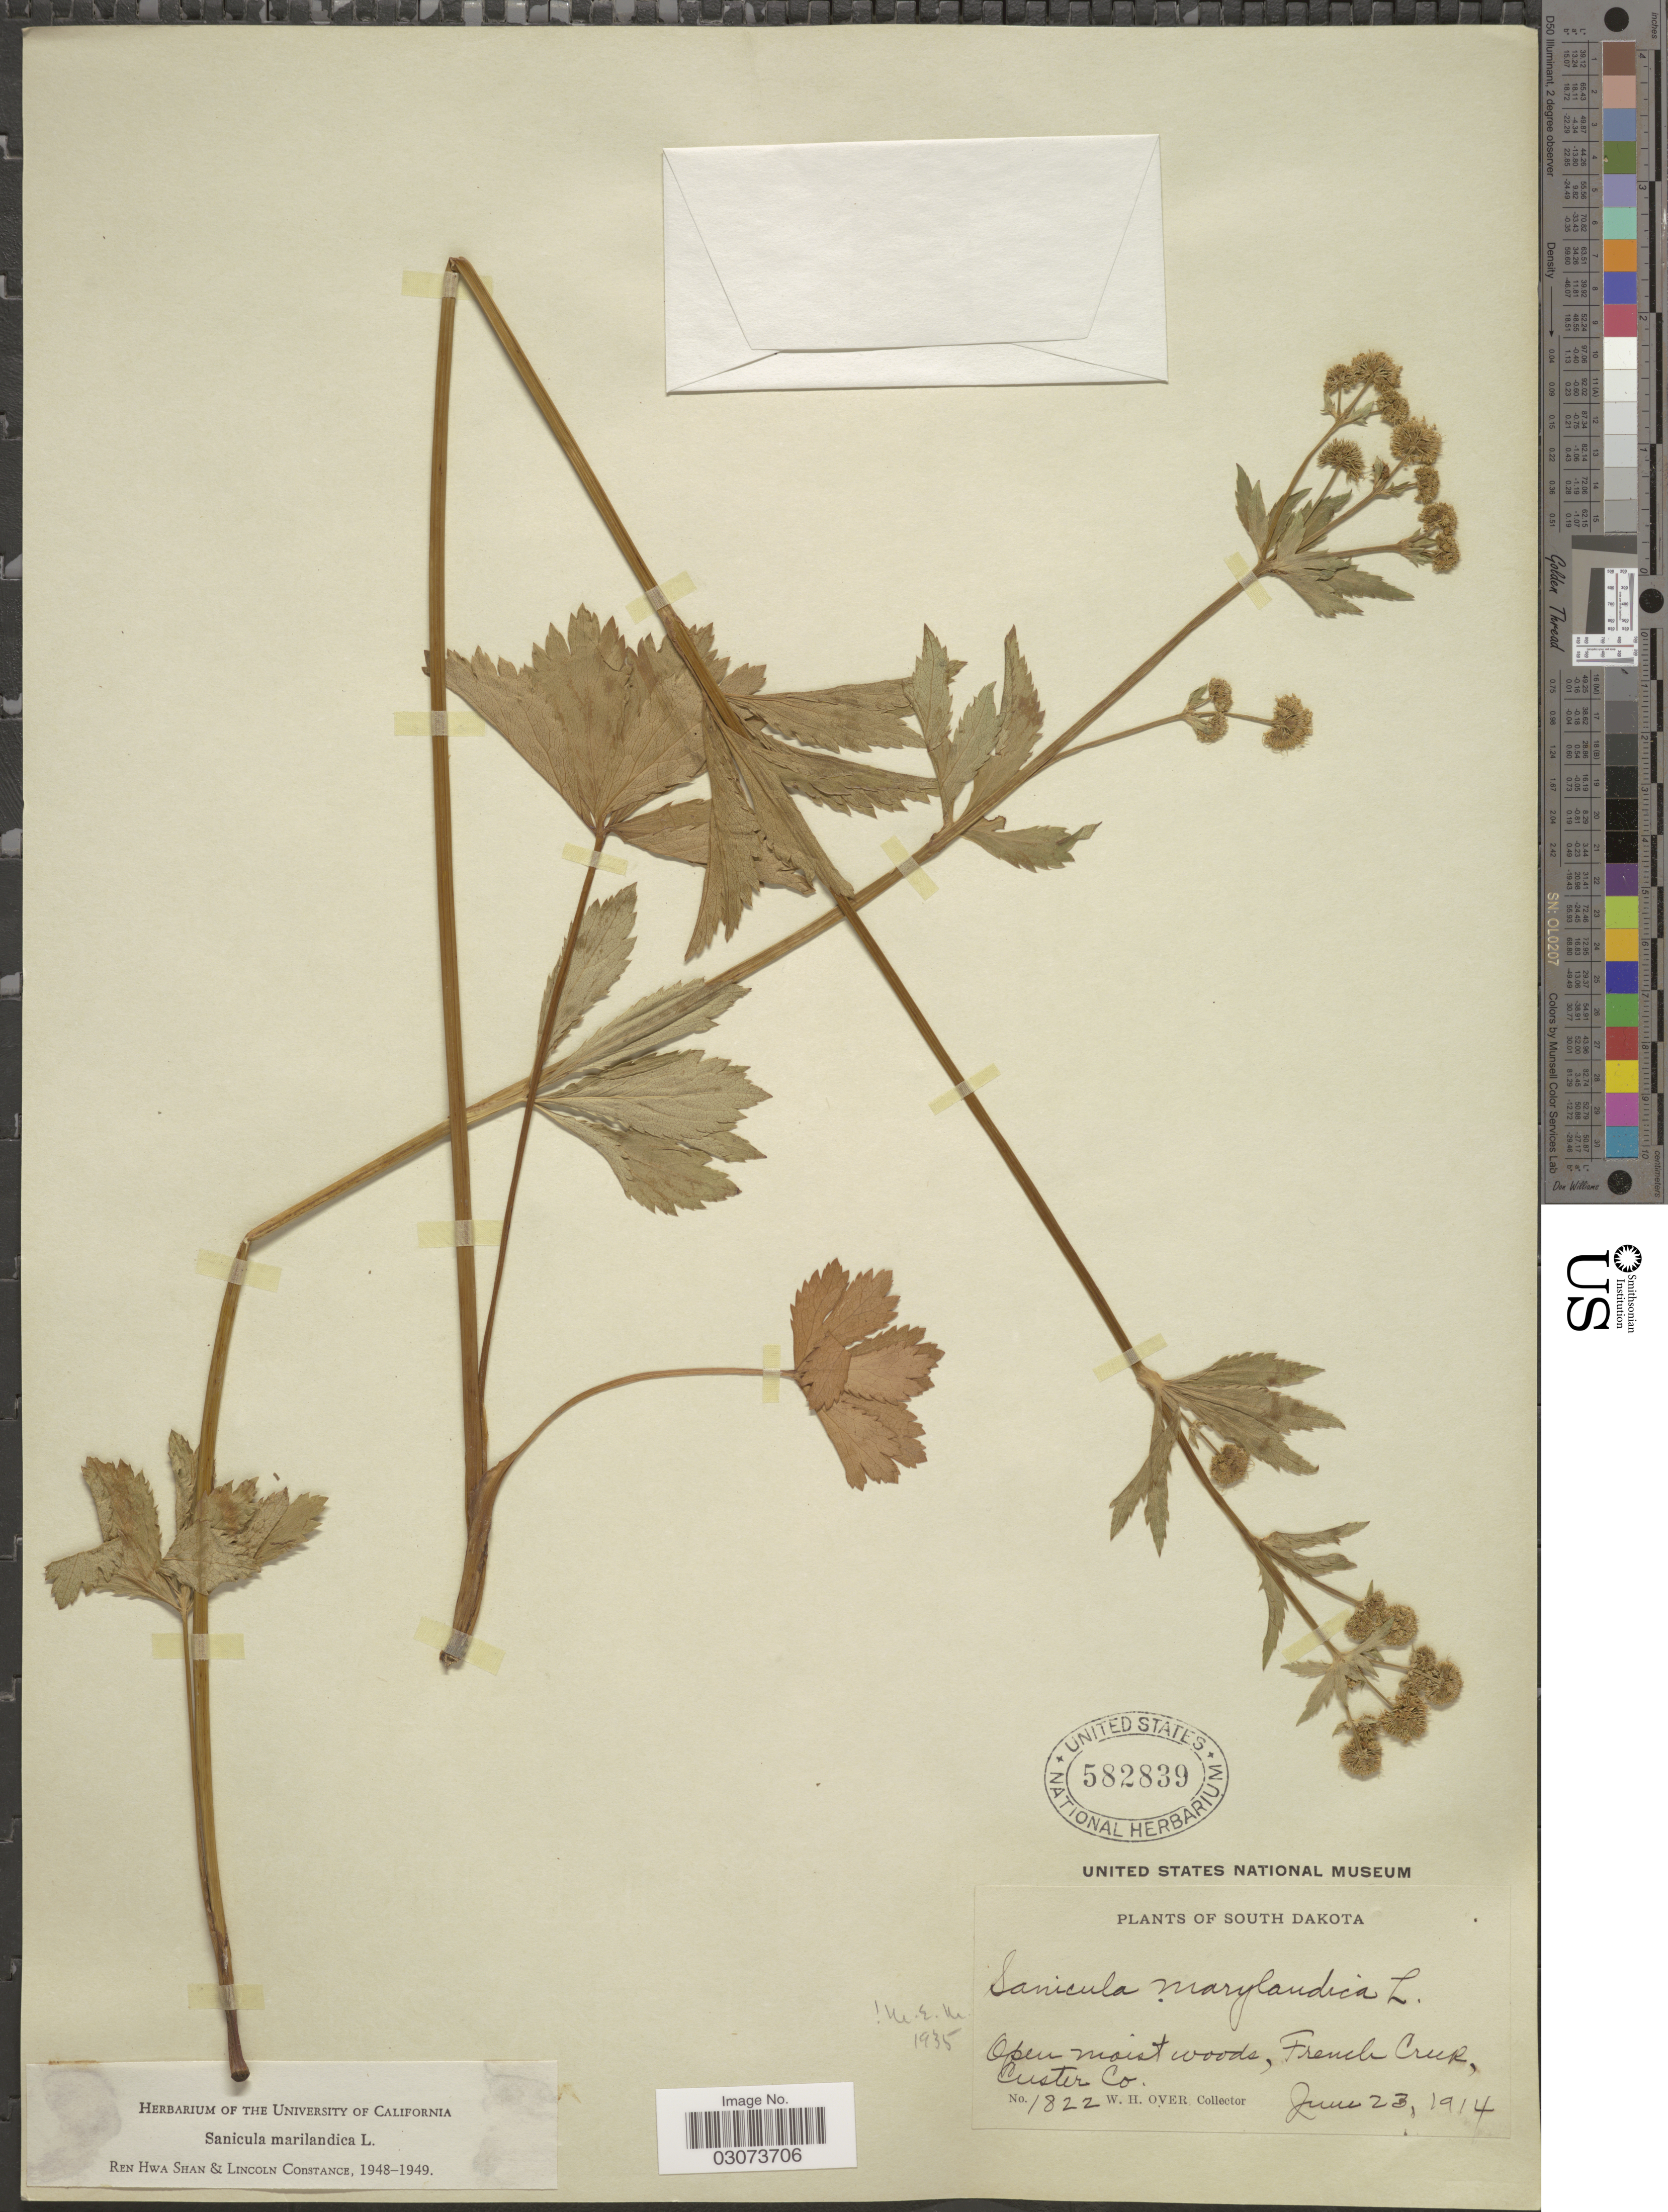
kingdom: Plantae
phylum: Tracheophyta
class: Magnoliopsida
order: Apiales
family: Apiaceae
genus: Sanicula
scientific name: Sanicula marilandica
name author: L.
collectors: W. Over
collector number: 1822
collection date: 1914-06-23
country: United States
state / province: South Dakota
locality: French Creek, Custer Co.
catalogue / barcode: US 582839